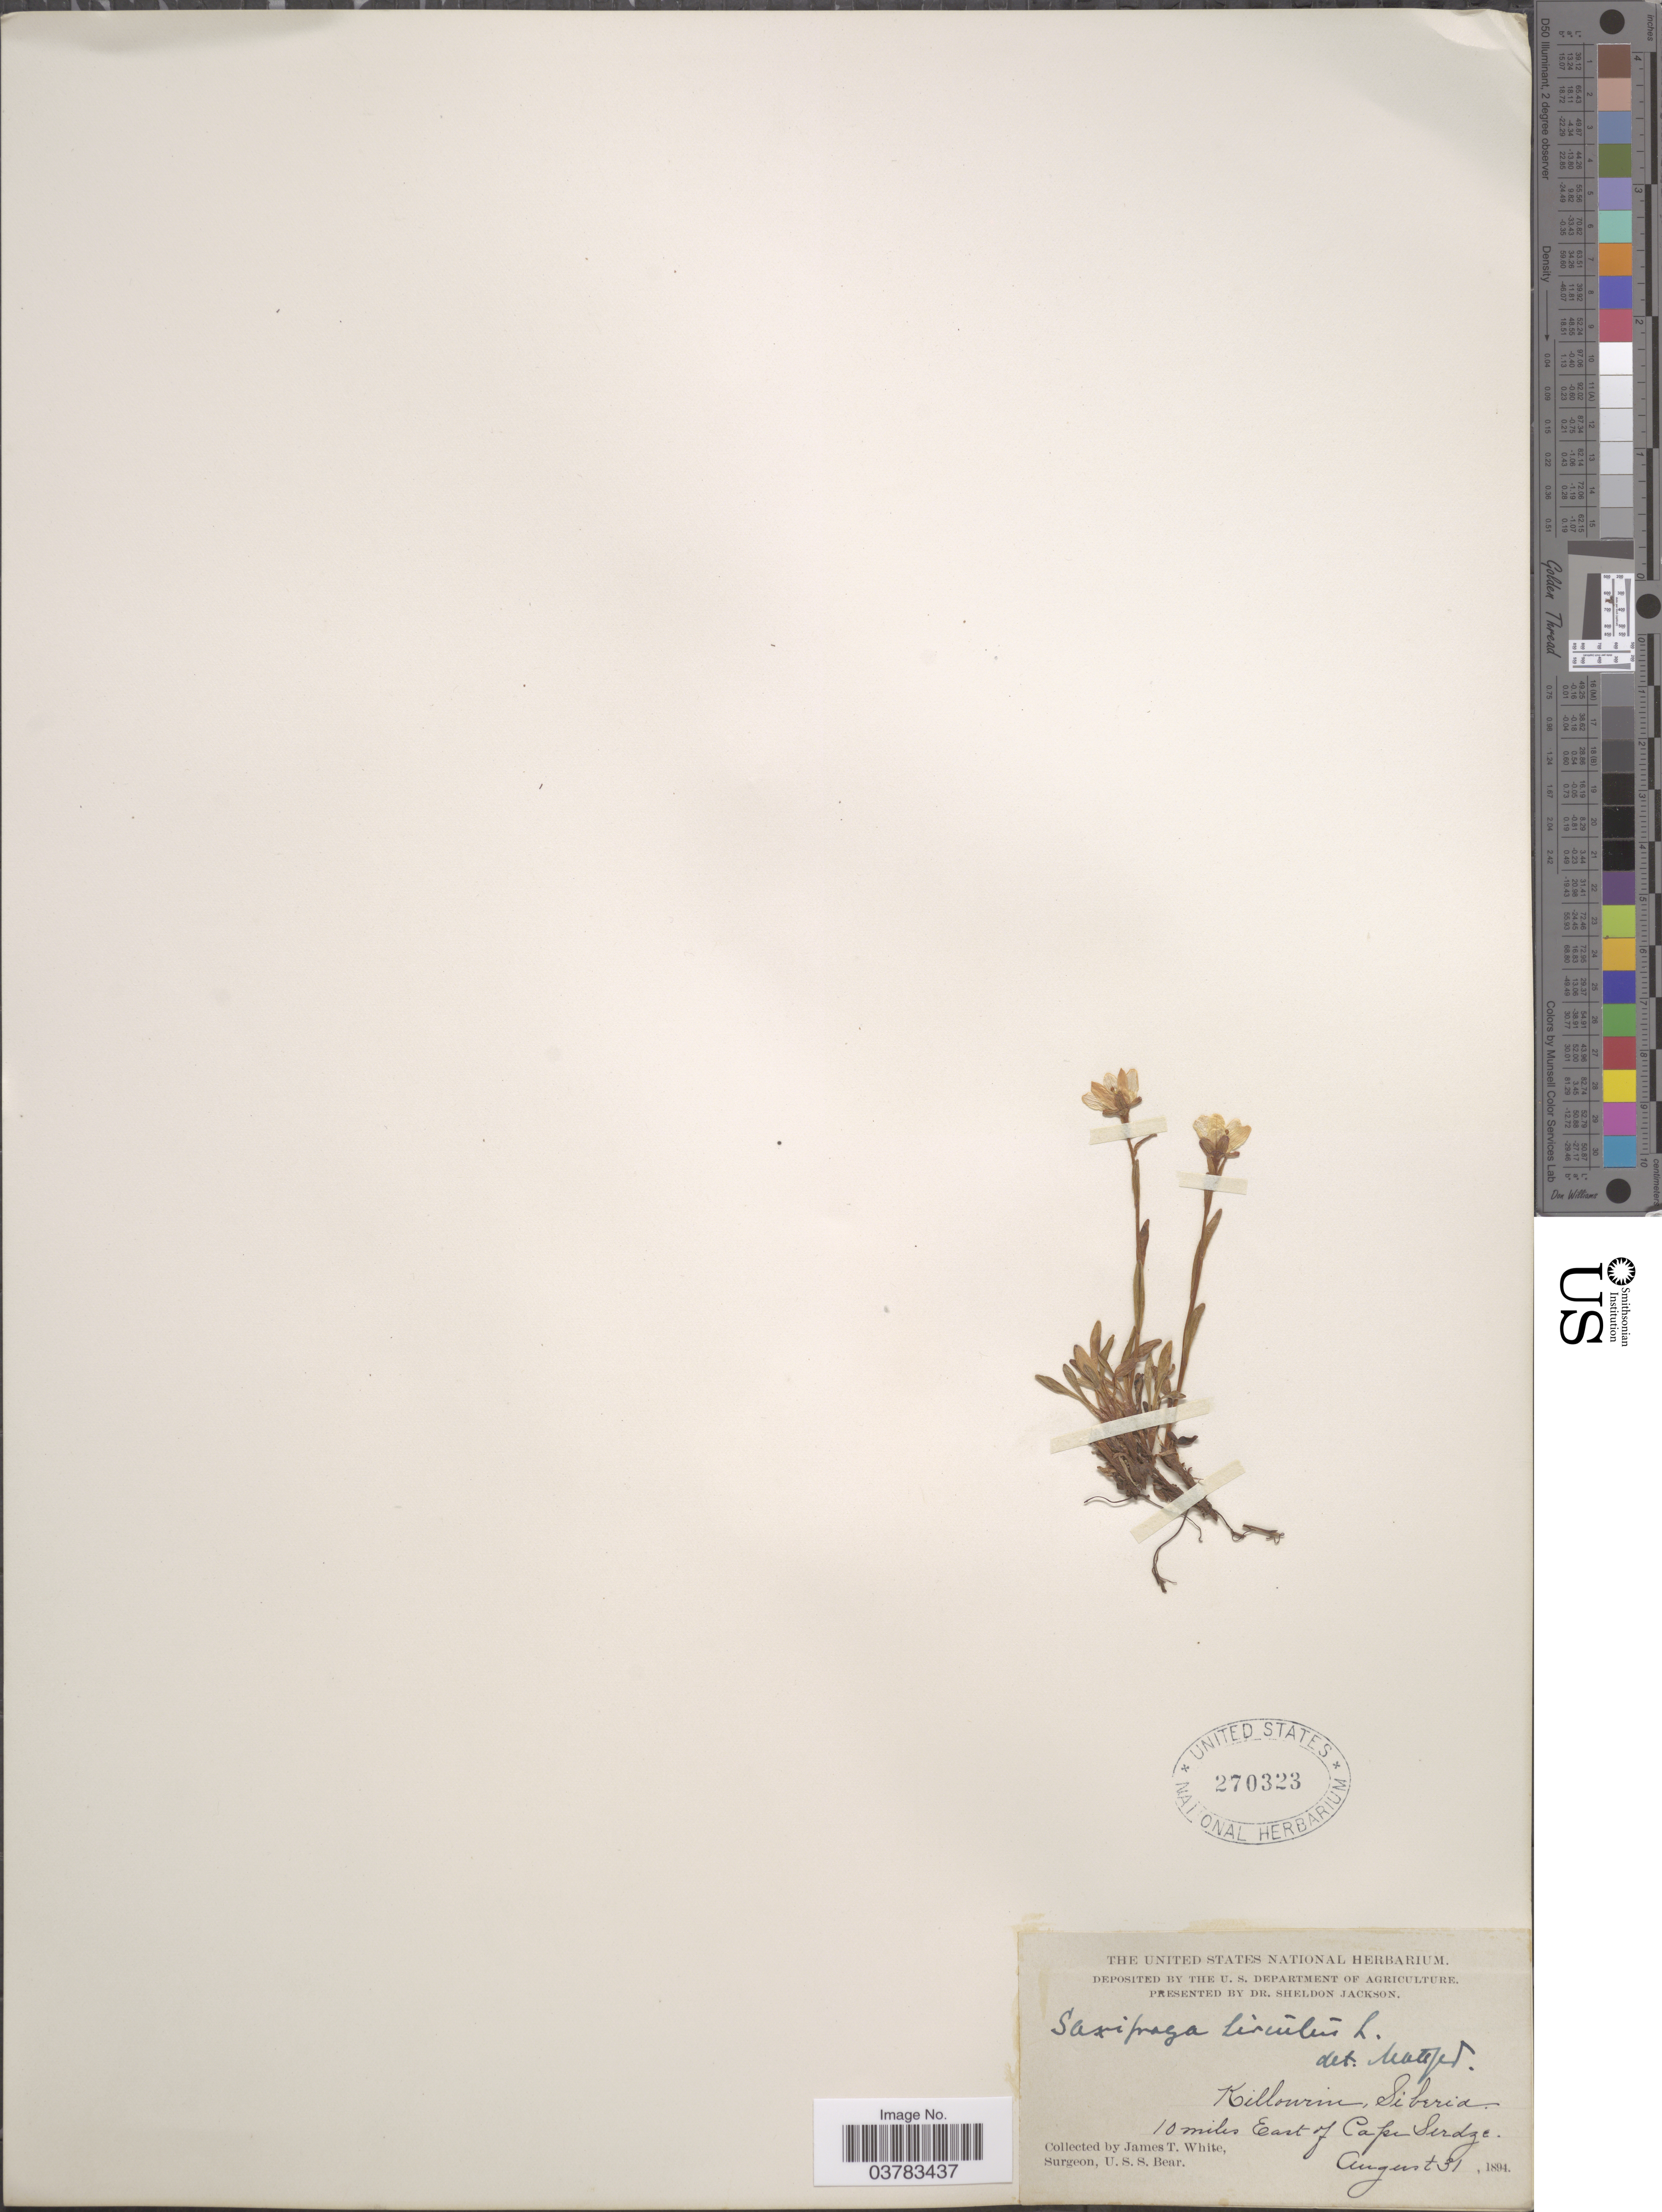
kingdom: Plantae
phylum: Tracheophyta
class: Magnoliopsida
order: Saxifragales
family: Saxifragaceae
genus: Saxifraga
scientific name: Saxifraga hirculus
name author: L.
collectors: J. T. White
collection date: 1894-08-31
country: Russian Federation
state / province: Chukotka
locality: Killourin, Siberia. 10 miles East of Cape Serdze.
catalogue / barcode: US 270323